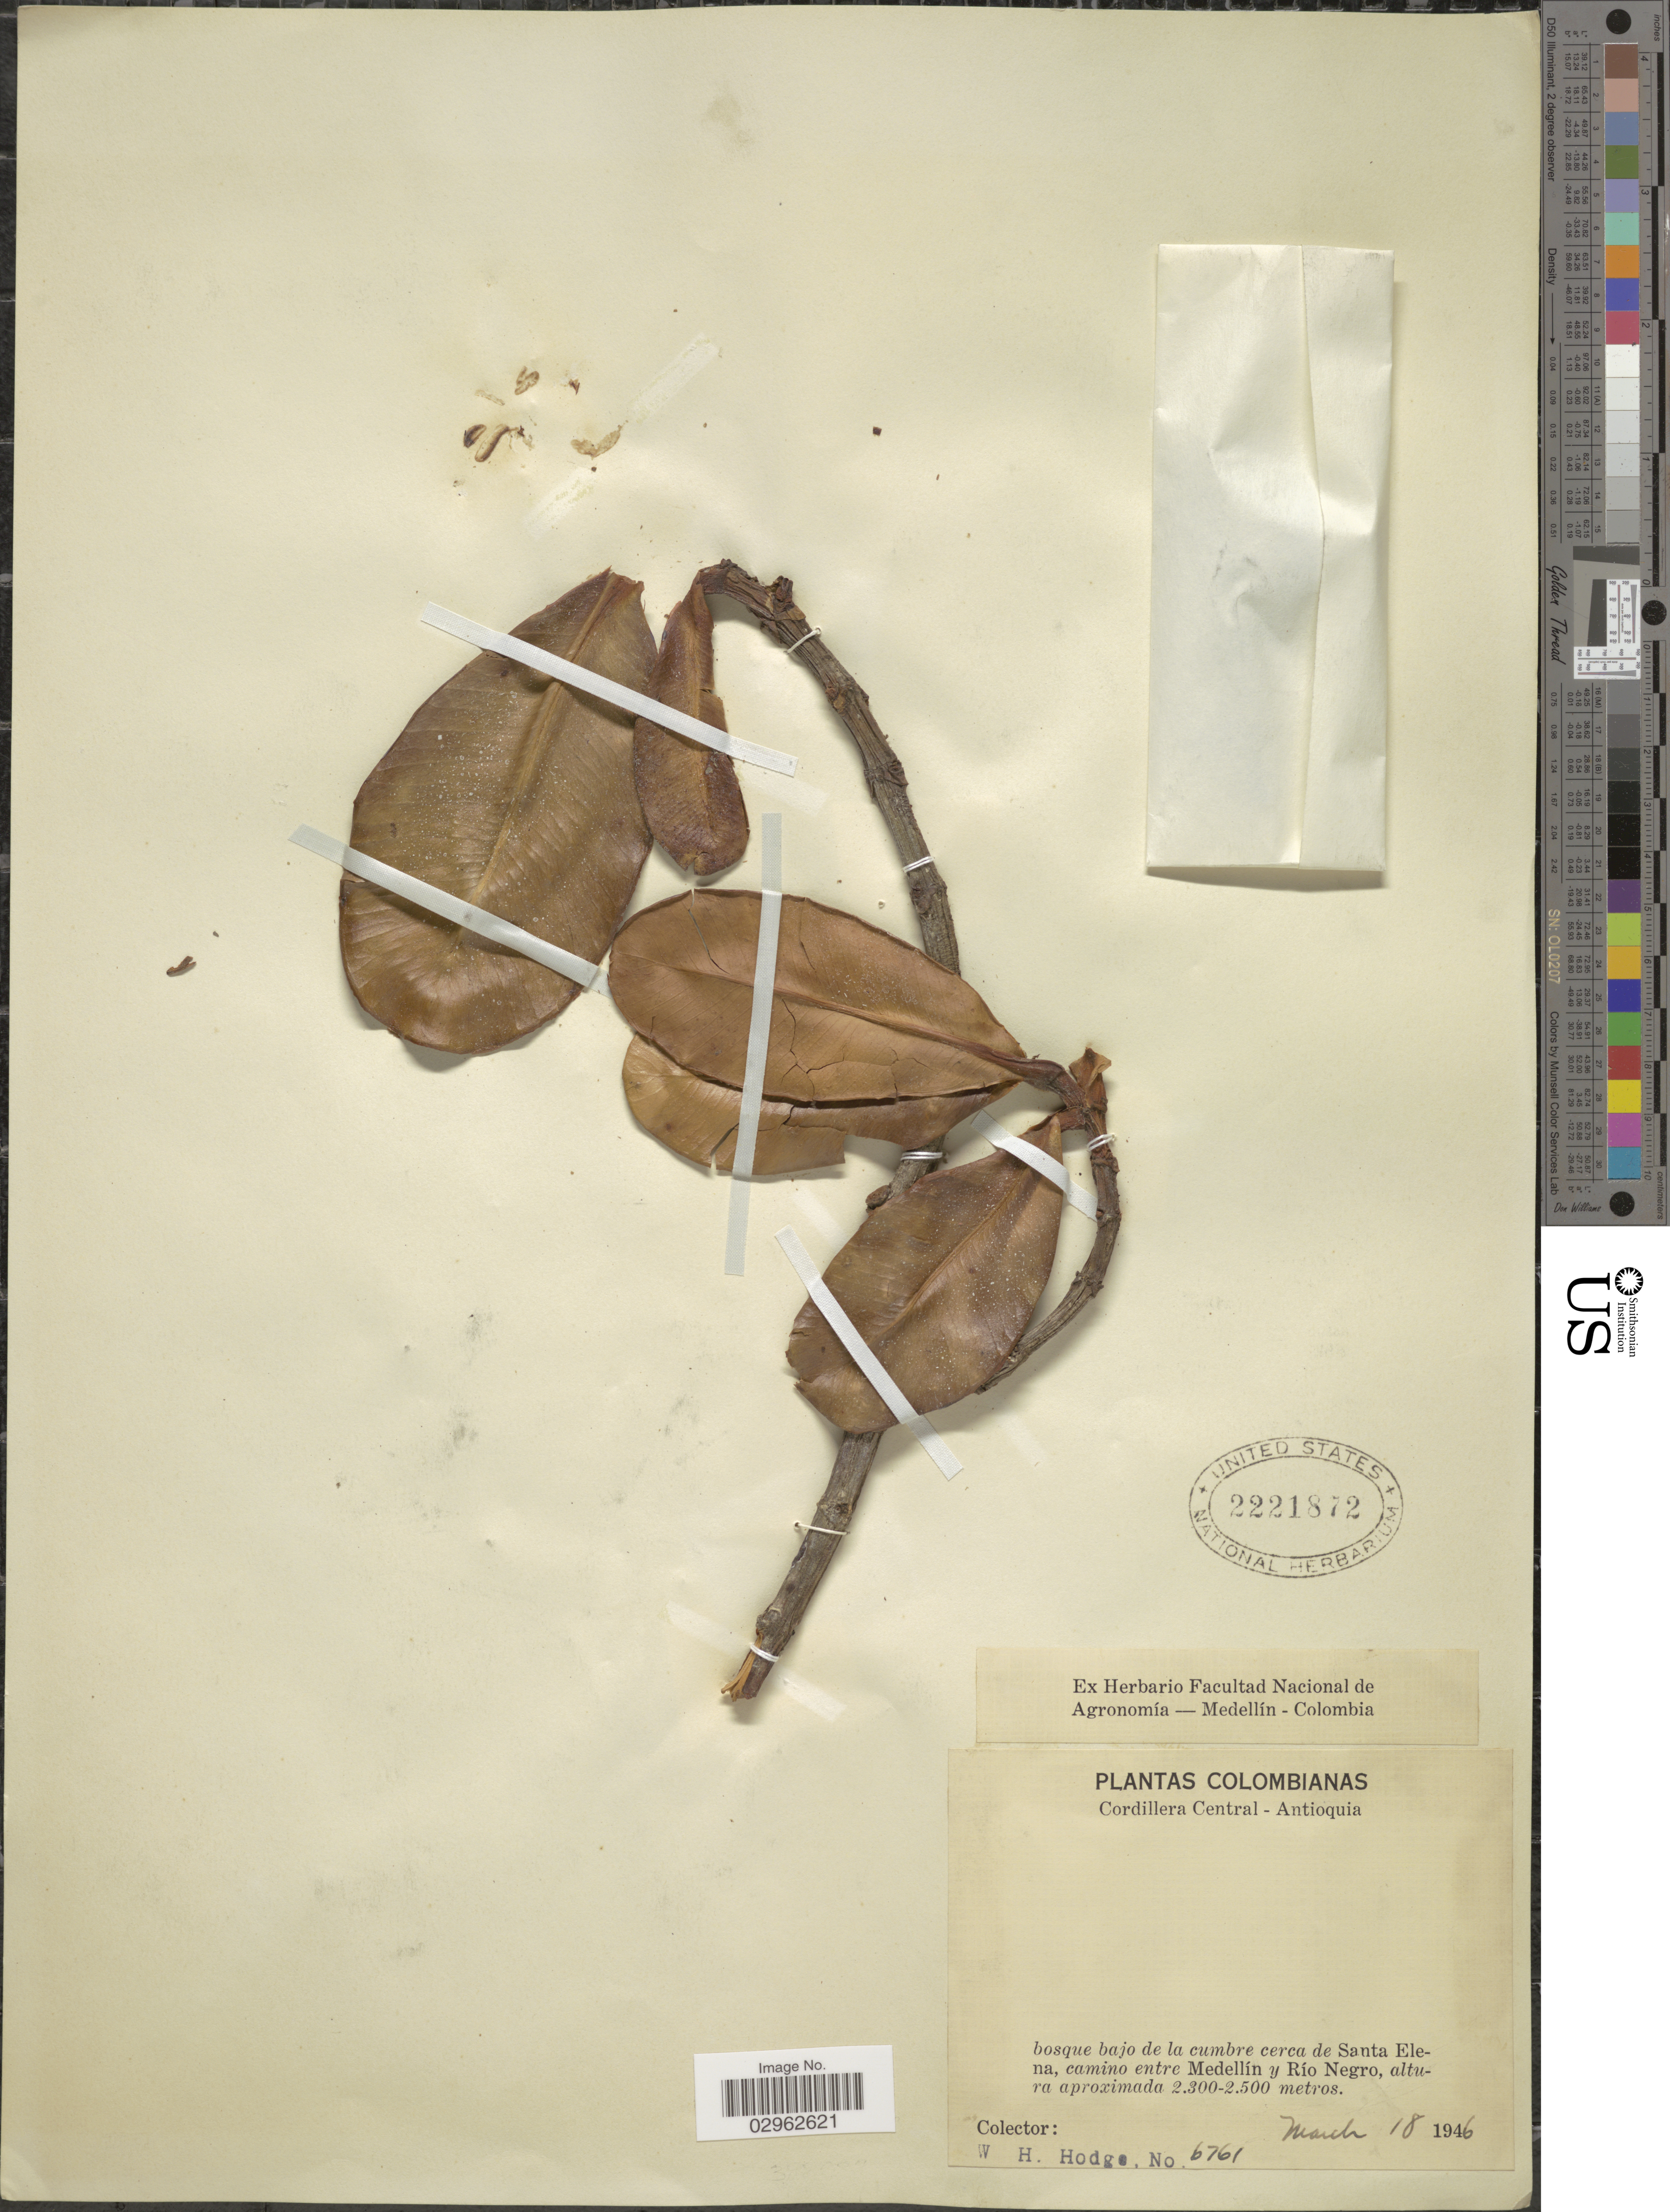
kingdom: Plantae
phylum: Tracheophyta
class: Magnoliopsida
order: Malpighiales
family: Clusiaceae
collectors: W. Hodge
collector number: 6761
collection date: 1946-03-18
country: Colombia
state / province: Antioquia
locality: Cordillera Central, bosque bajo de la cumbre cerca de Santa Elena, camino entre Medellín y Río Negro.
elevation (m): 2300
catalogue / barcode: US 2221872